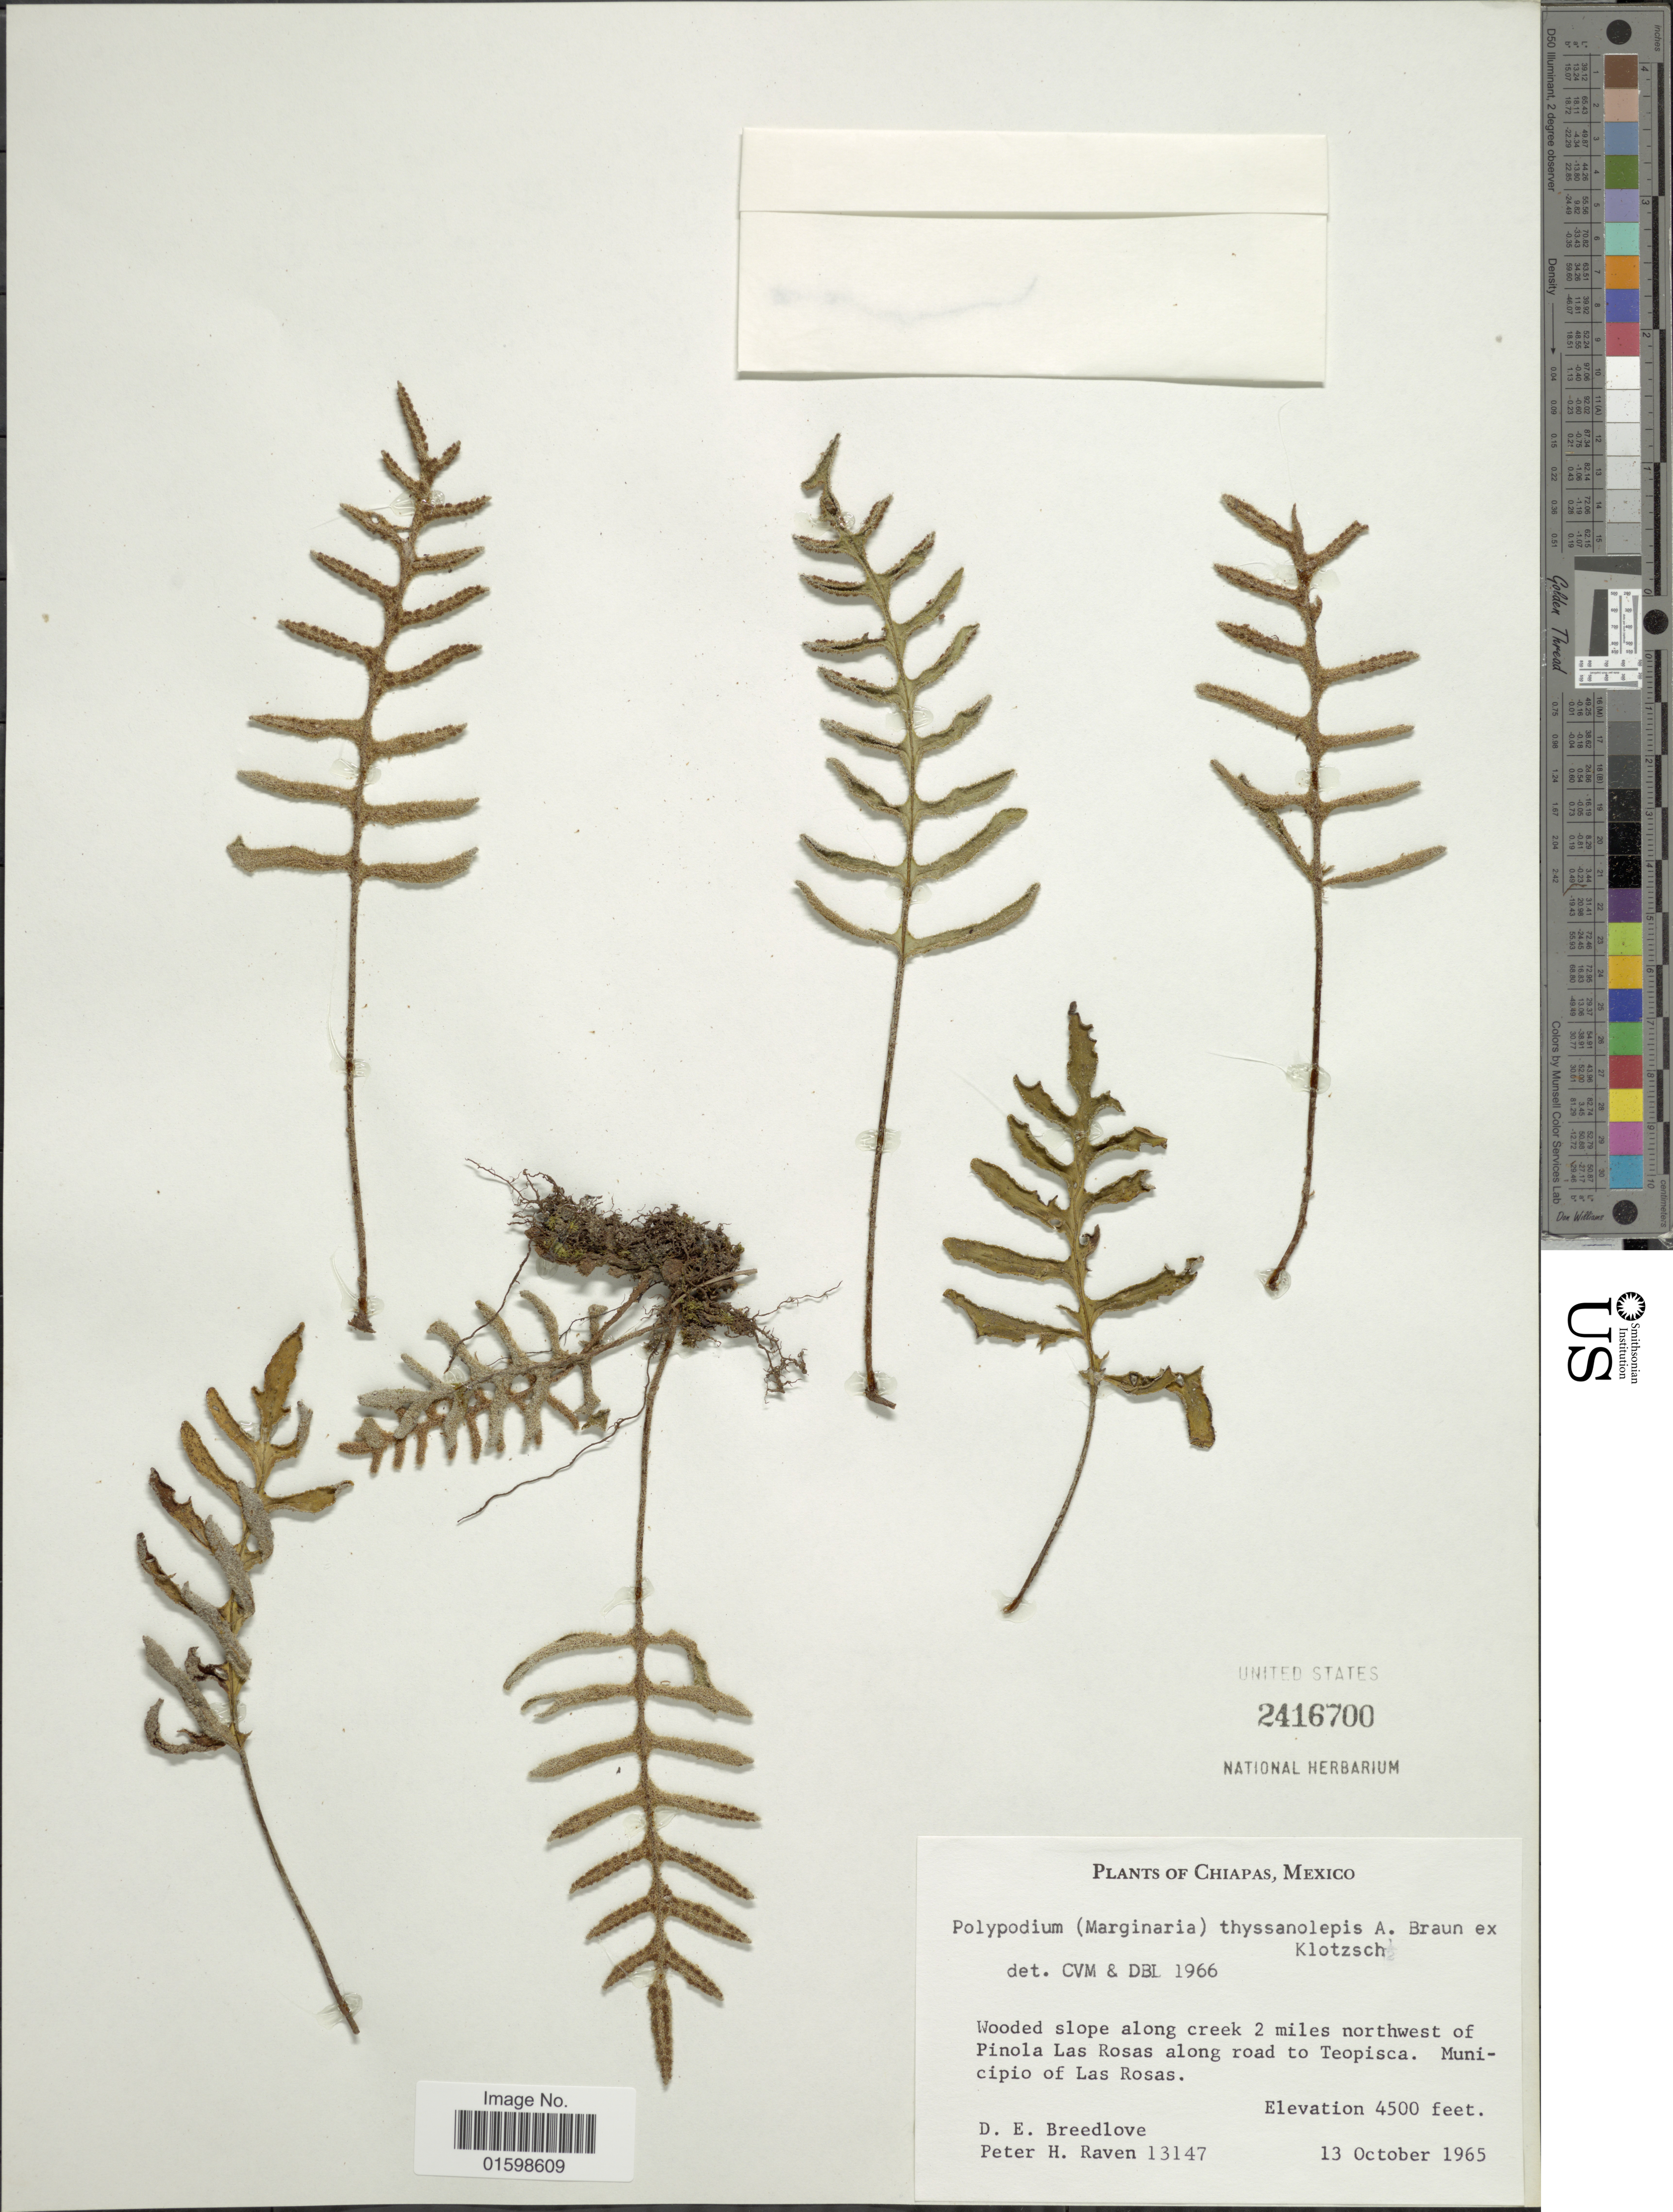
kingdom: Plantae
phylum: Tracheophyta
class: Polypodiopsida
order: Polypodiales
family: Polypodiaceae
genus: Pleopeltis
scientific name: Pleopeltis thyssanolepis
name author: (A. Braun ex Klotzsch) E.G. Andrews & Windham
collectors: D. E. Breedlove & P. Raven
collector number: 13147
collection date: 1965-10-13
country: Mexico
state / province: Chiapas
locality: Wooded slope along creek 2 miles northwest of Pinola Las Rosas along road to Teopisca, Municipio of Las Rosas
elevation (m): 1372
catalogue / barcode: US 2416700